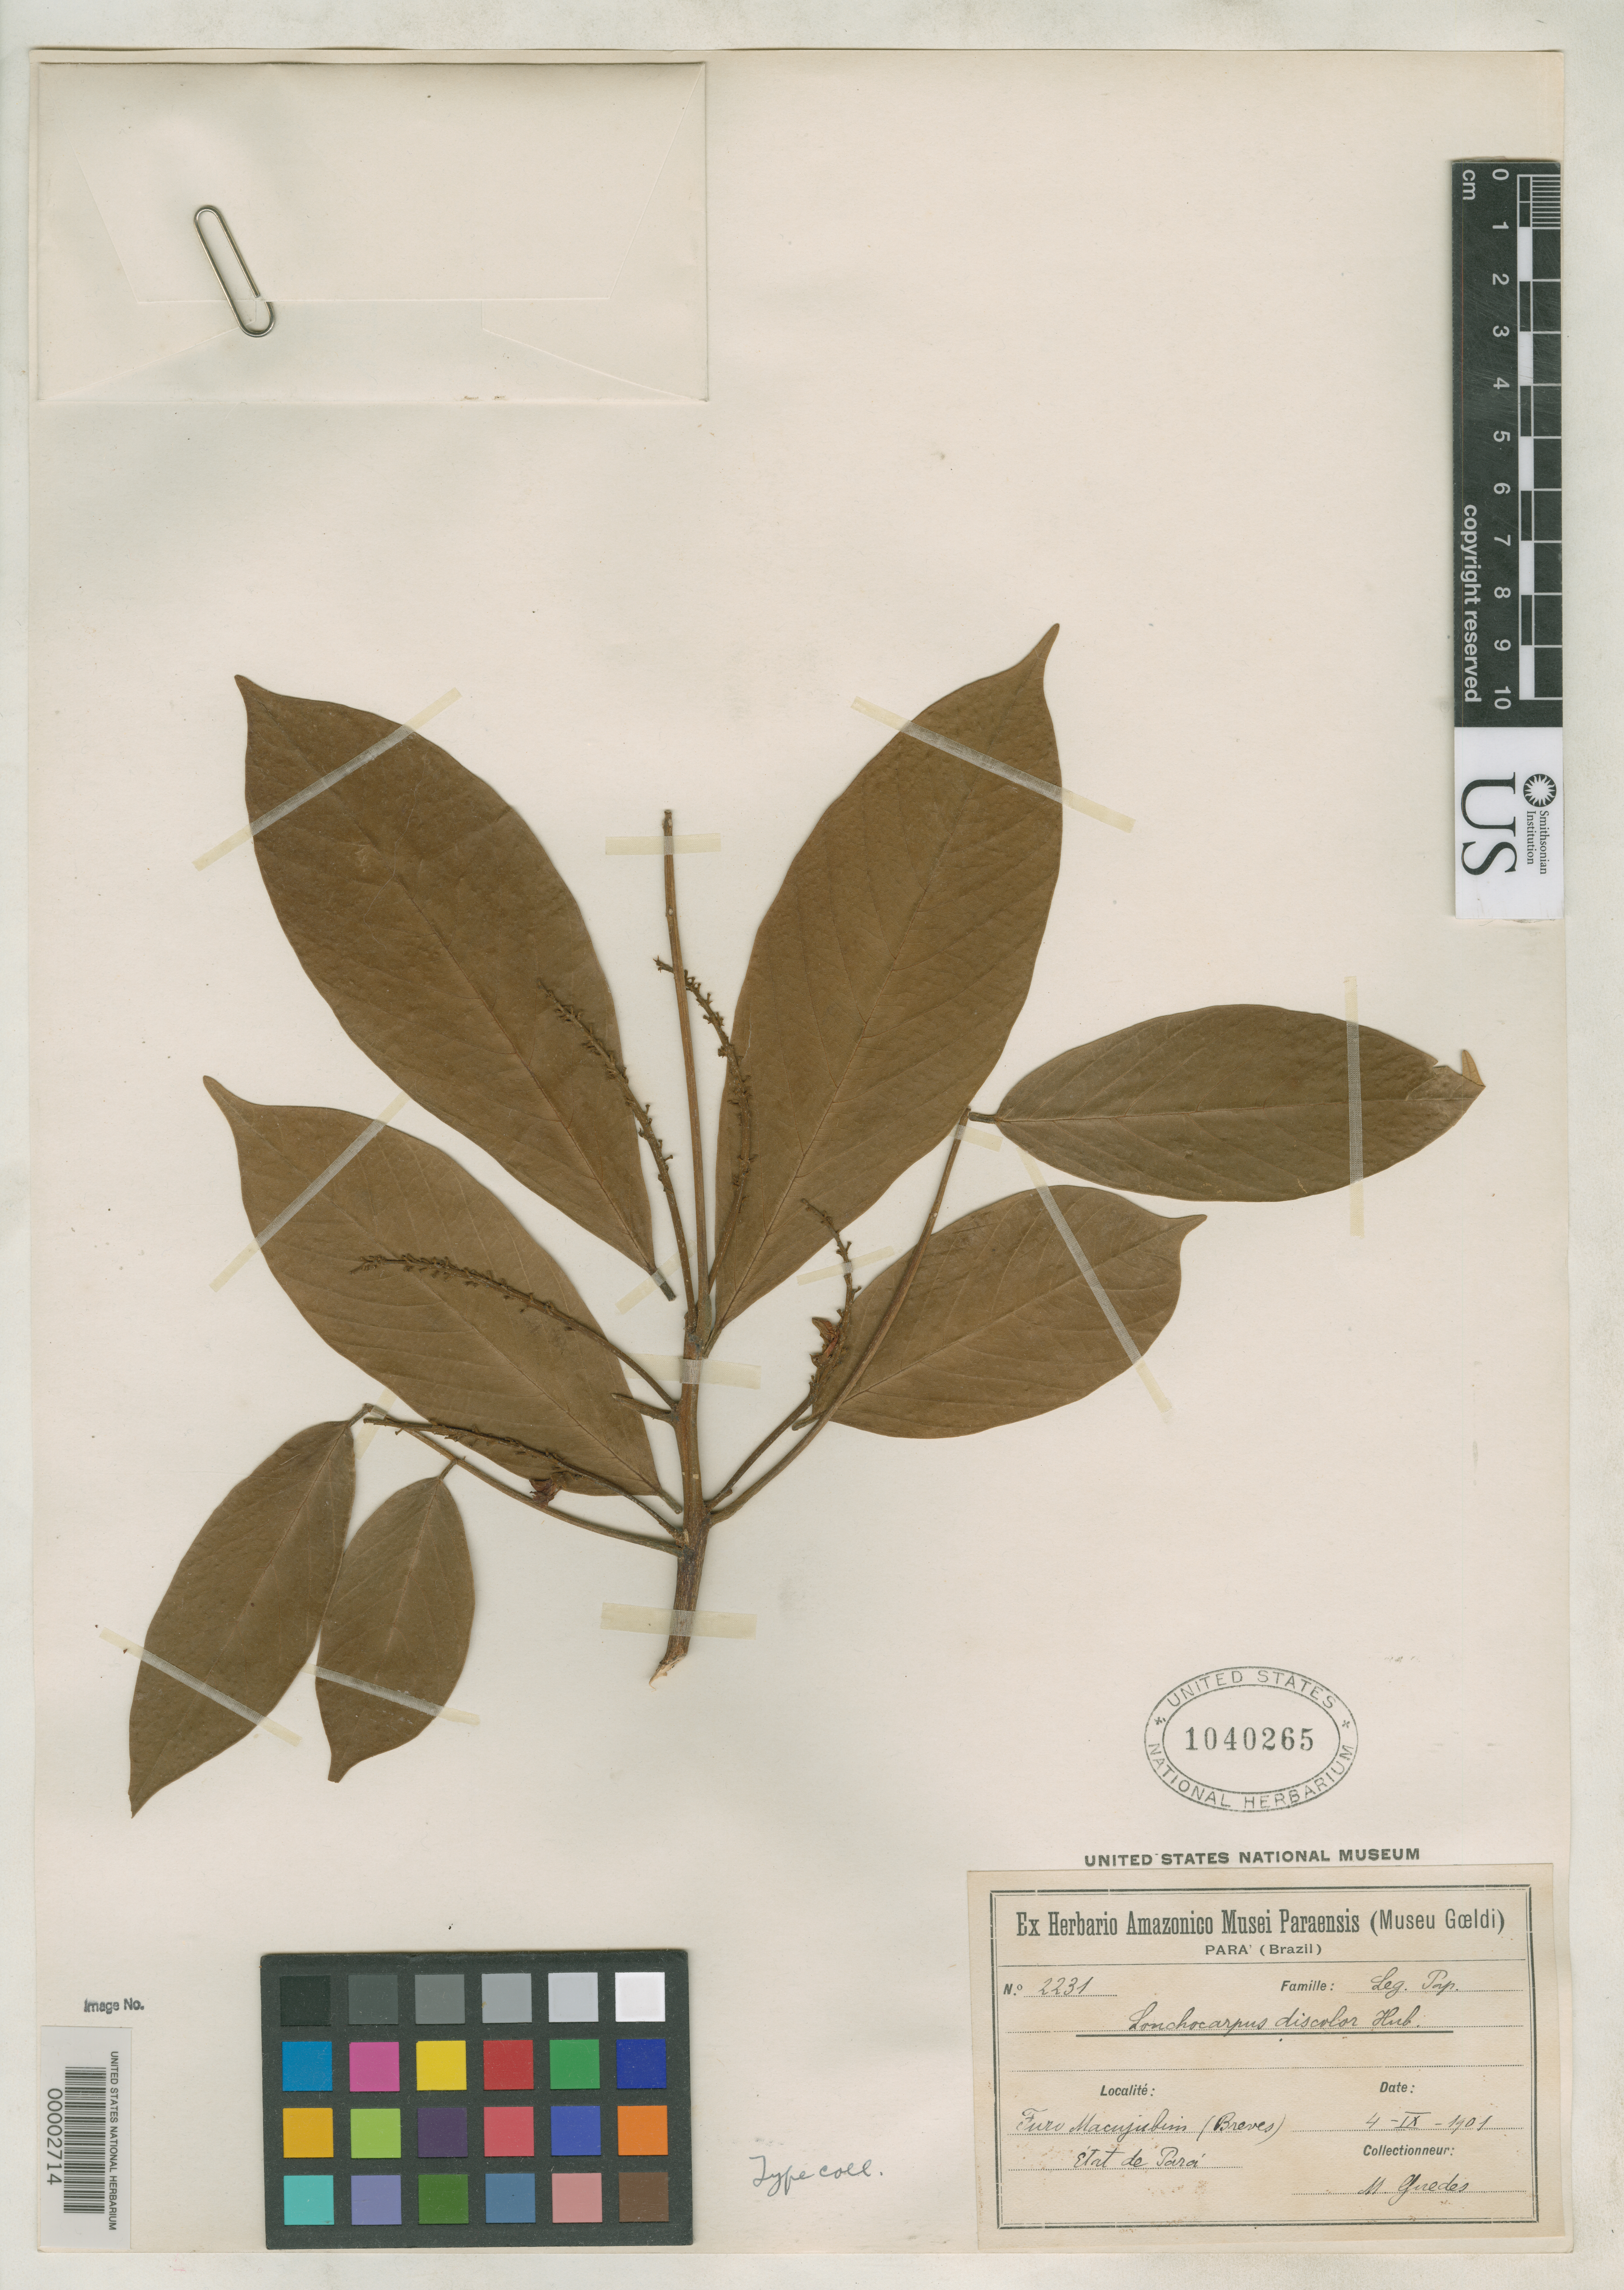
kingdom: Plantae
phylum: Tracheophyta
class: Magnoliopsida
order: Fabales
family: Fabaceae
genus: Lonchocarpus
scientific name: Lonchocarpus discolor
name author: Huber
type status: Type Collection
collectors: M. Guedes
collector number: Herb. Mus. Para 2231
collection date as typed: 04 Sep 1901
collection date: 1901-09-04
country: Brazil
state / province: Pará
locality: Furo Macujubim (Breves).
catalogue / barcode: US 1040265